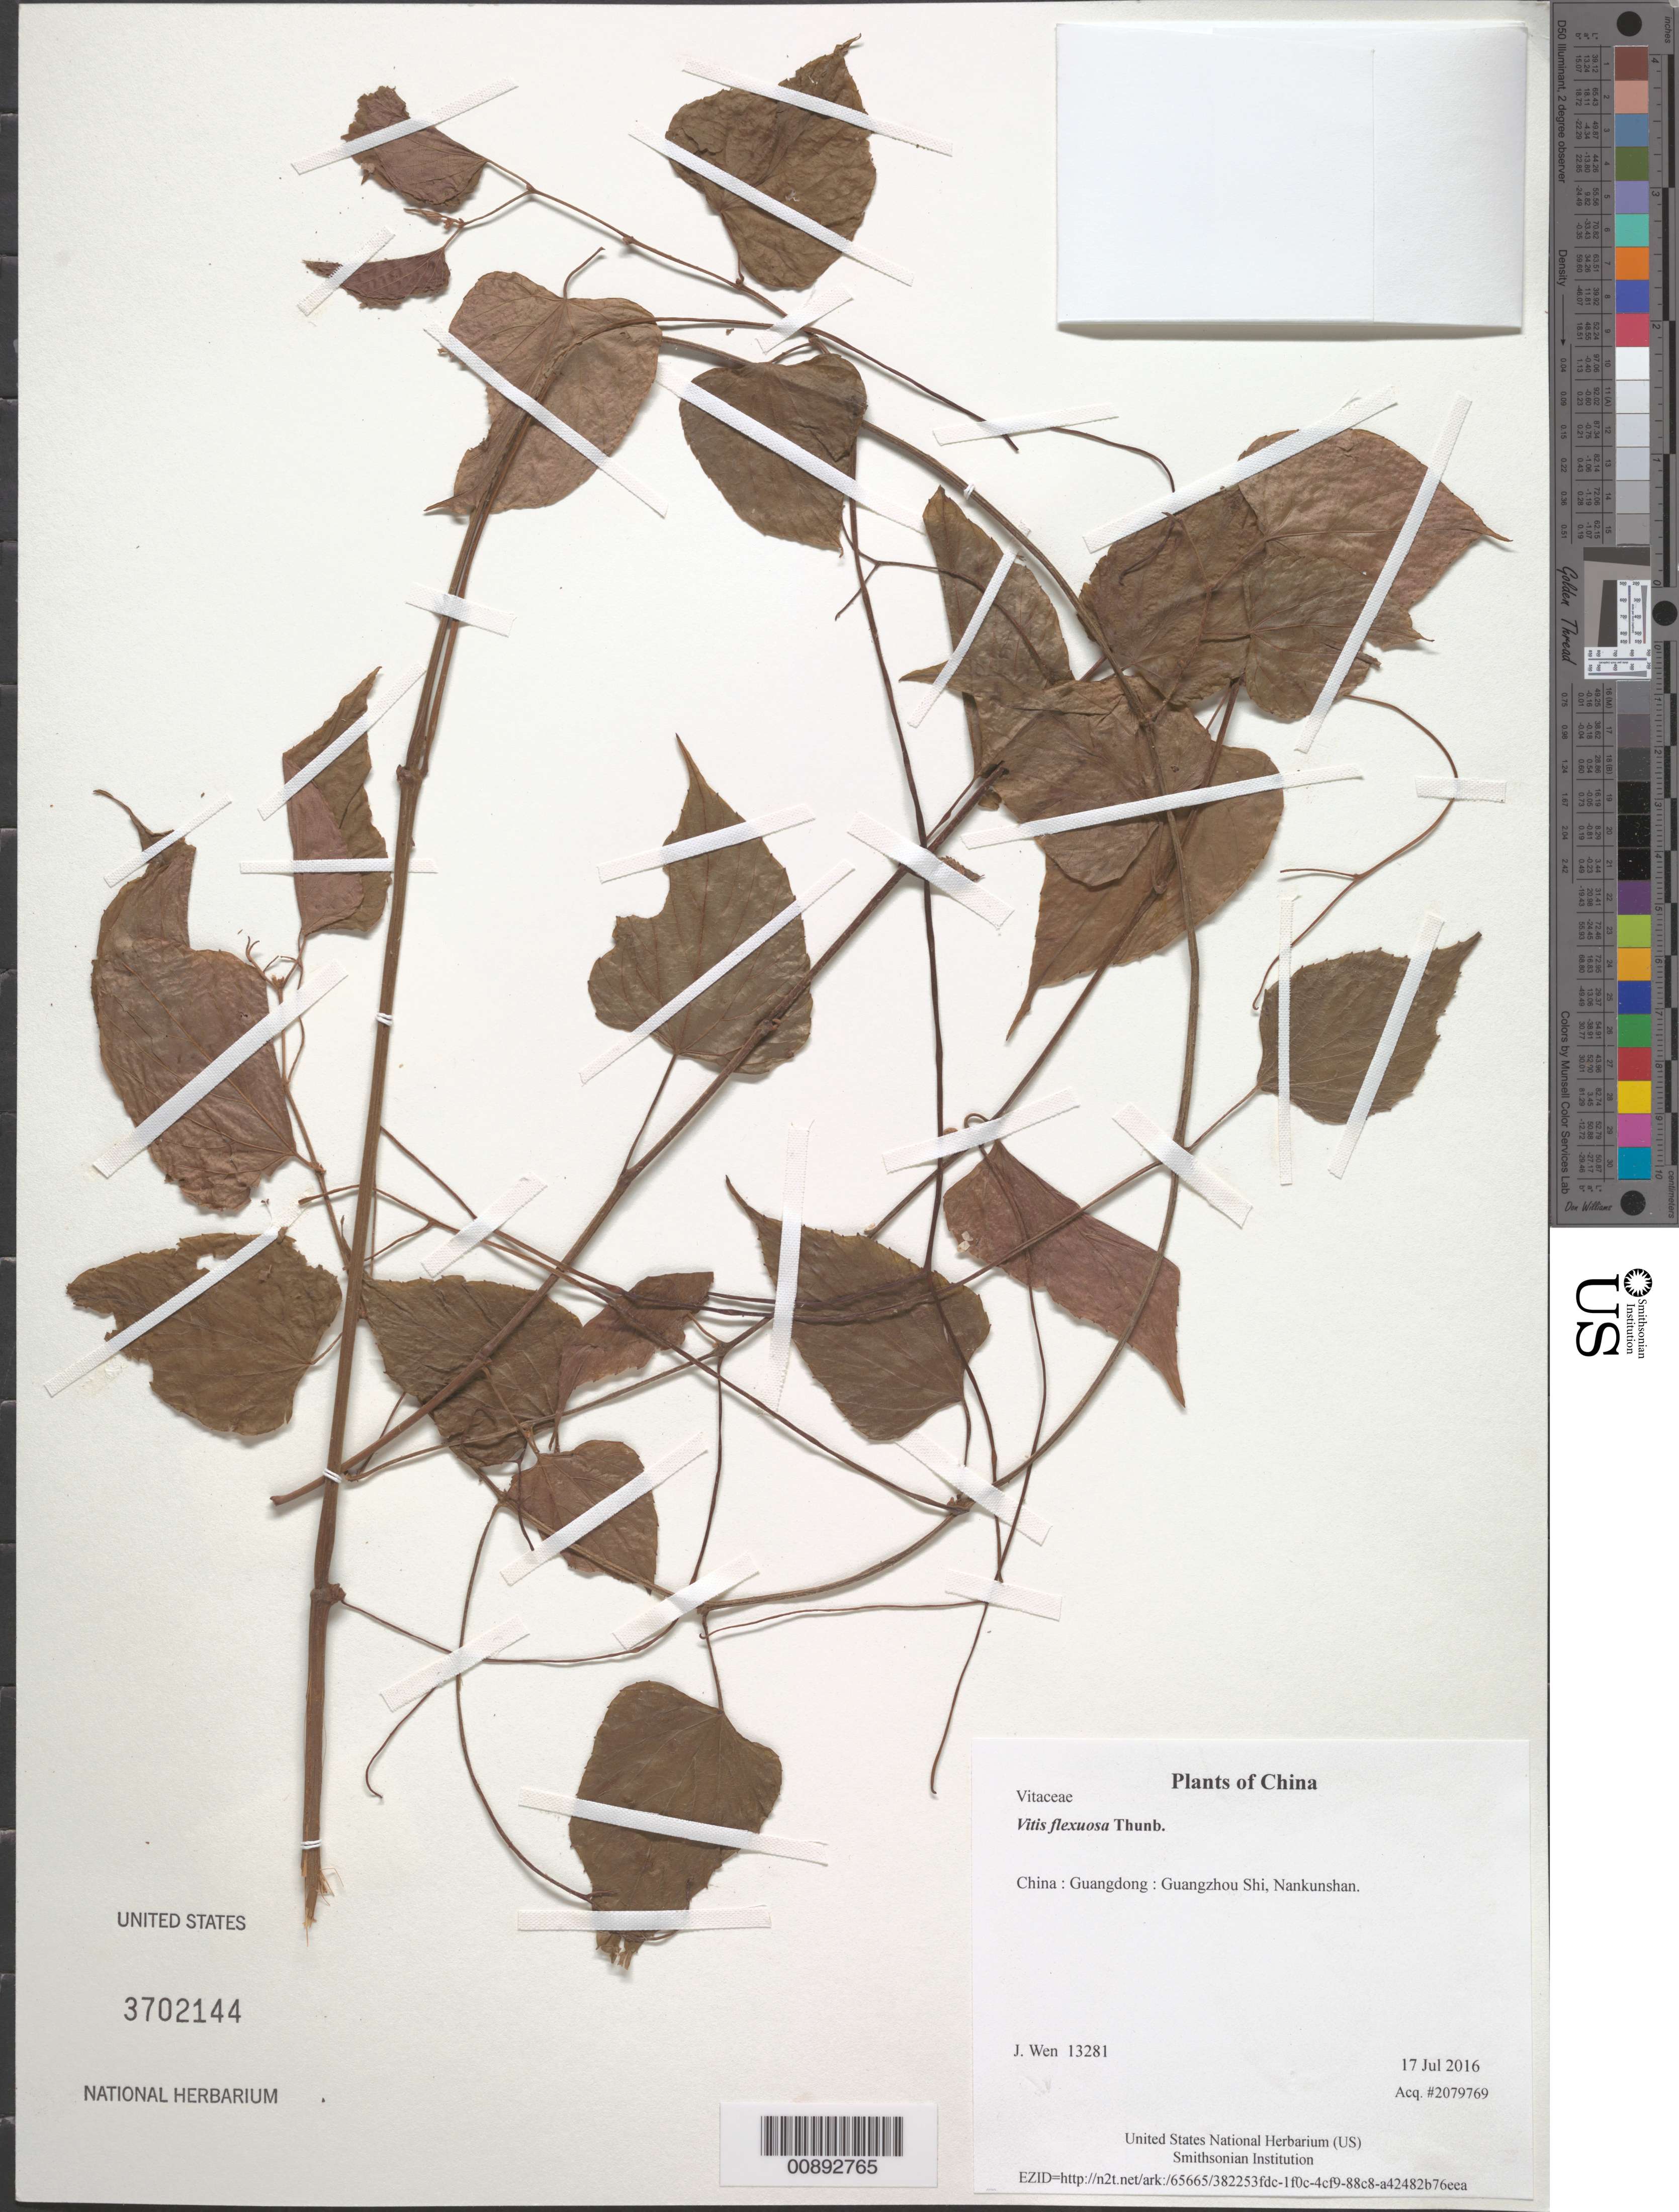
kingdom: Plantae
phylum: Tracheophyta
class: Magnoliopsida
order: Vitales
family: Vitaceae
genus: Vitis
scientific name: Vitis flexuosa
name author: Thunb.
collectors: J. Wen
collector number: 13281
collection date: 2016-07-17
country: China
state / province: Guangdong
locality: Guangzhou Shi, Nankunshan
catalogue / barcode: US 3702144